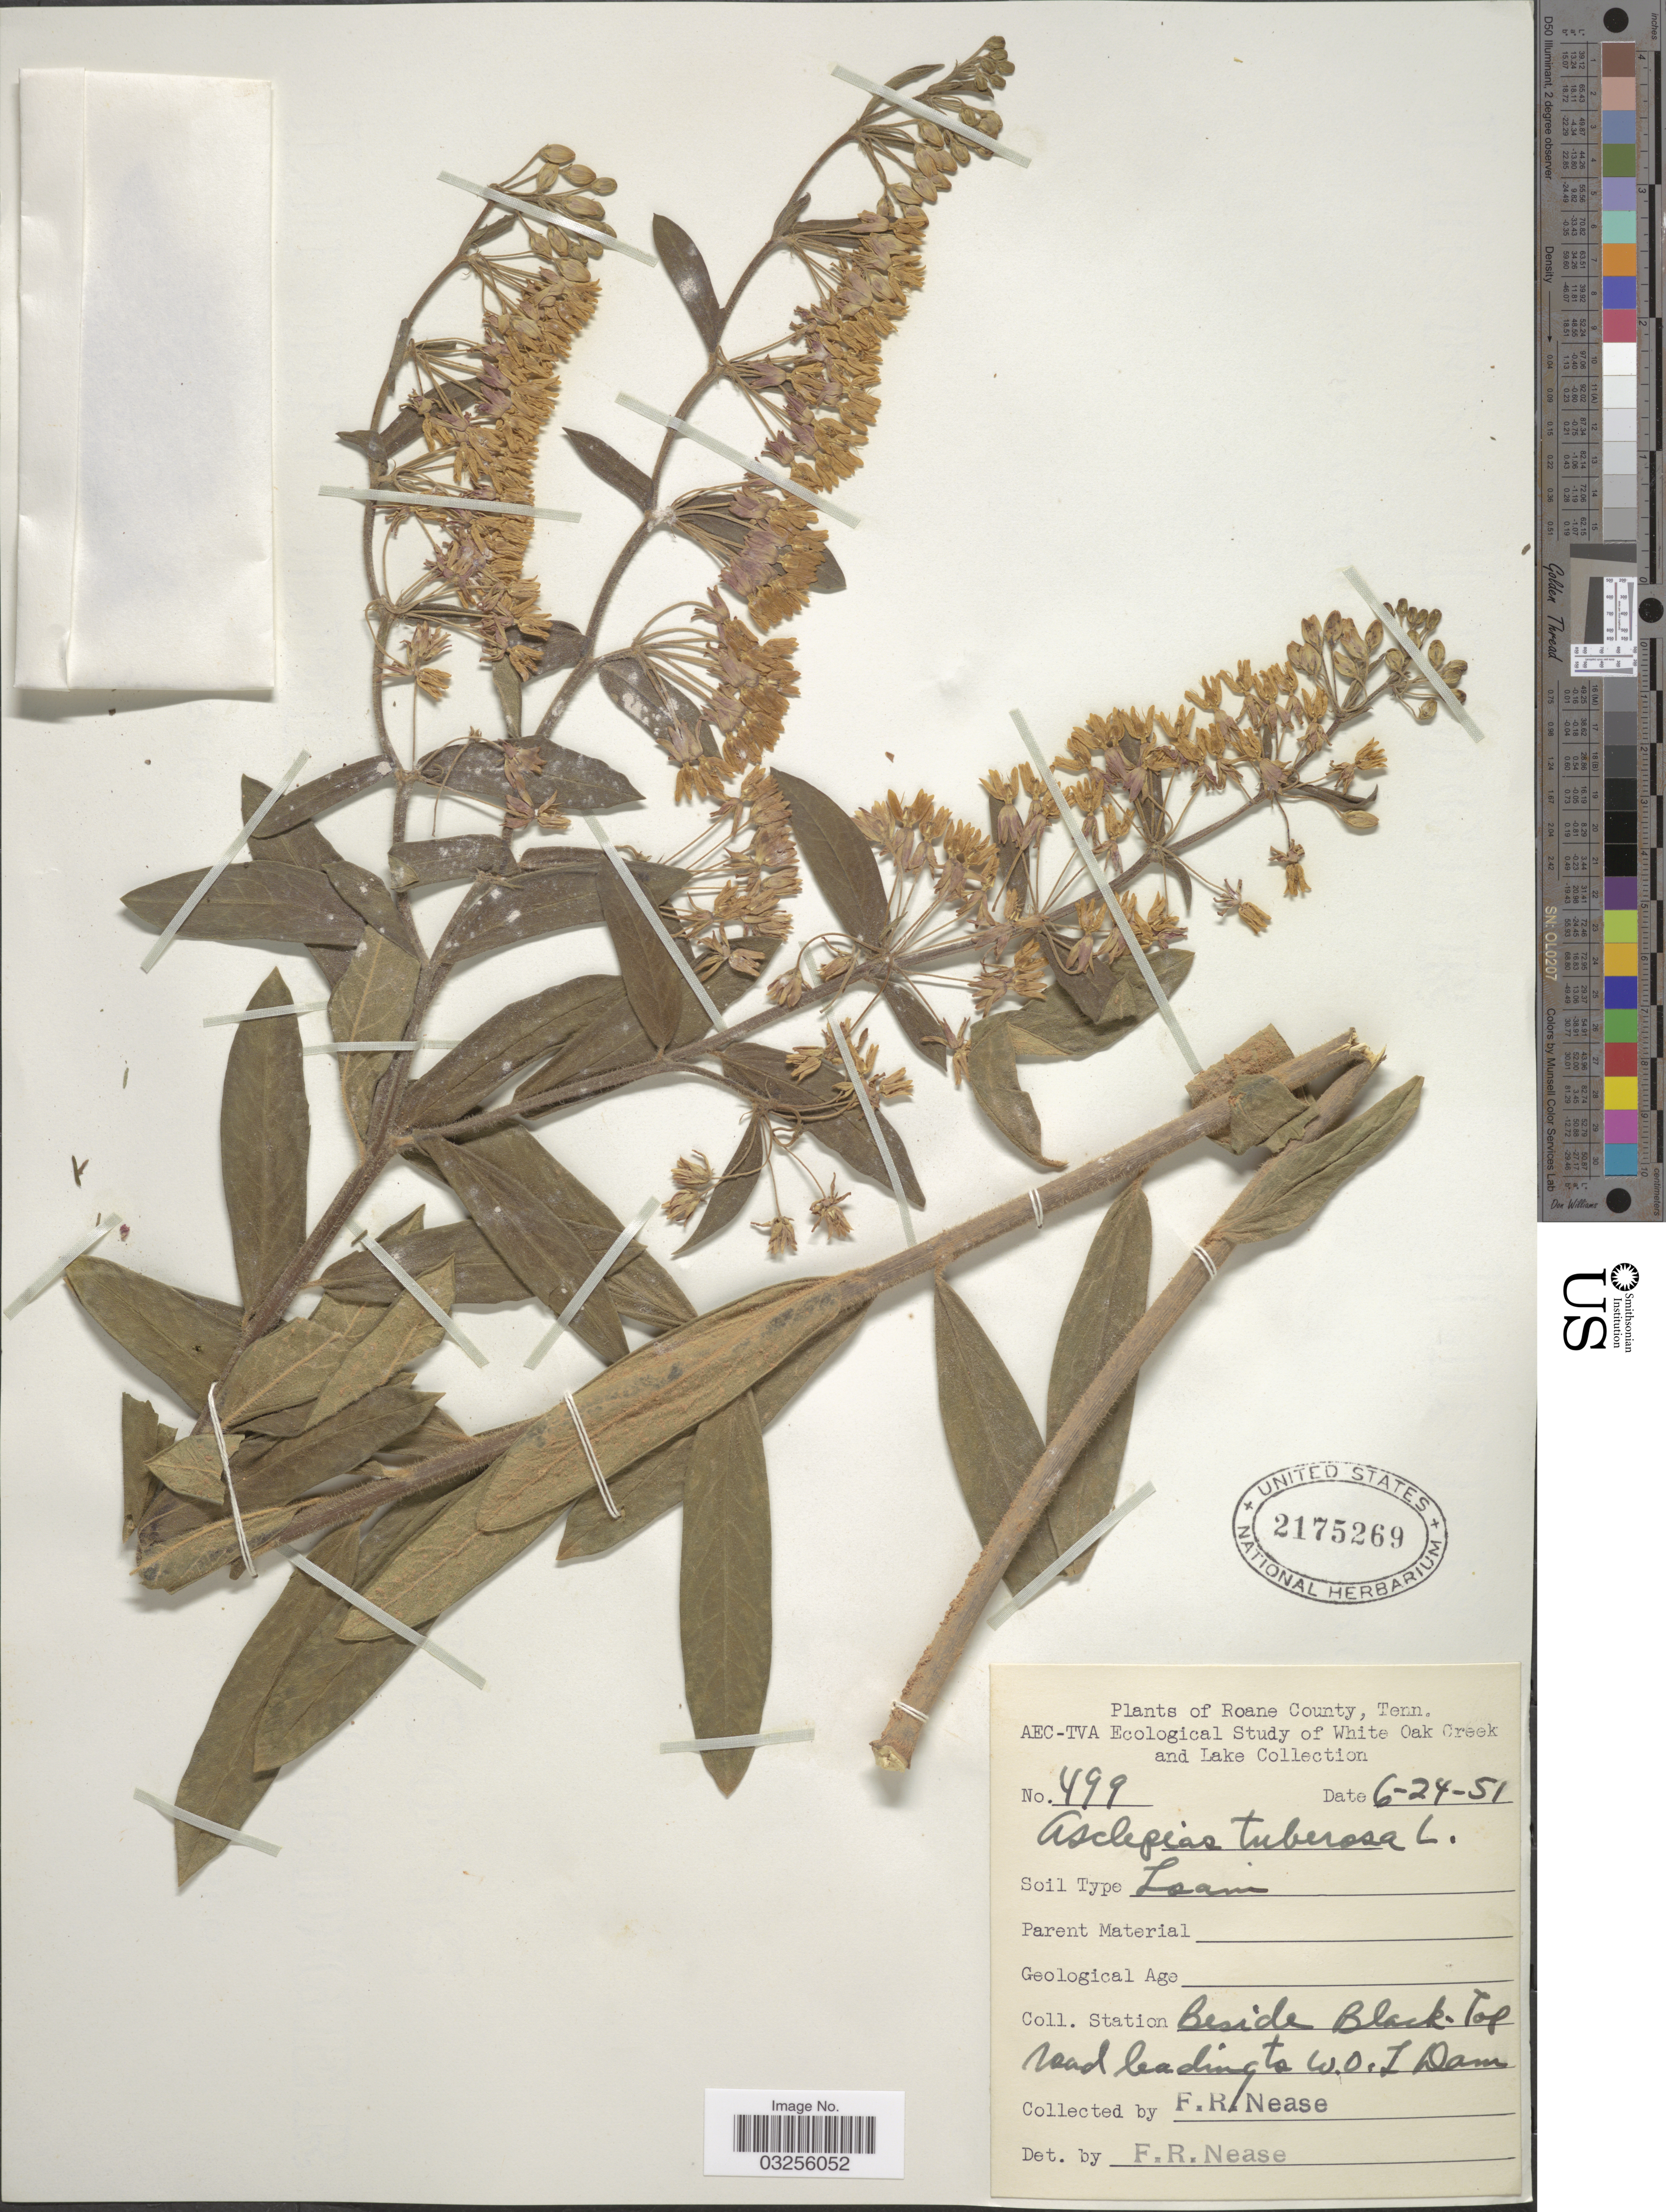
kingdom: Plantae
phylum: Tracheophyta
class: Magnoliopsida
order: Gentianales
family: Apocynaceae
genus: Asclepias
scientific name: Asclepias tuberosa subsp. tuberosa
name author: L.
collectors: F. Nease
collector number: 499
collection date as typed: Transcribed d/m/y: 24/6/51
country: United States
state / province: Tennessee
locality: Roane County, Tenn. White Oak Creek. Beside Black-Top road leading to W. O. L. Dam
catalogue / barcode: US 2175269